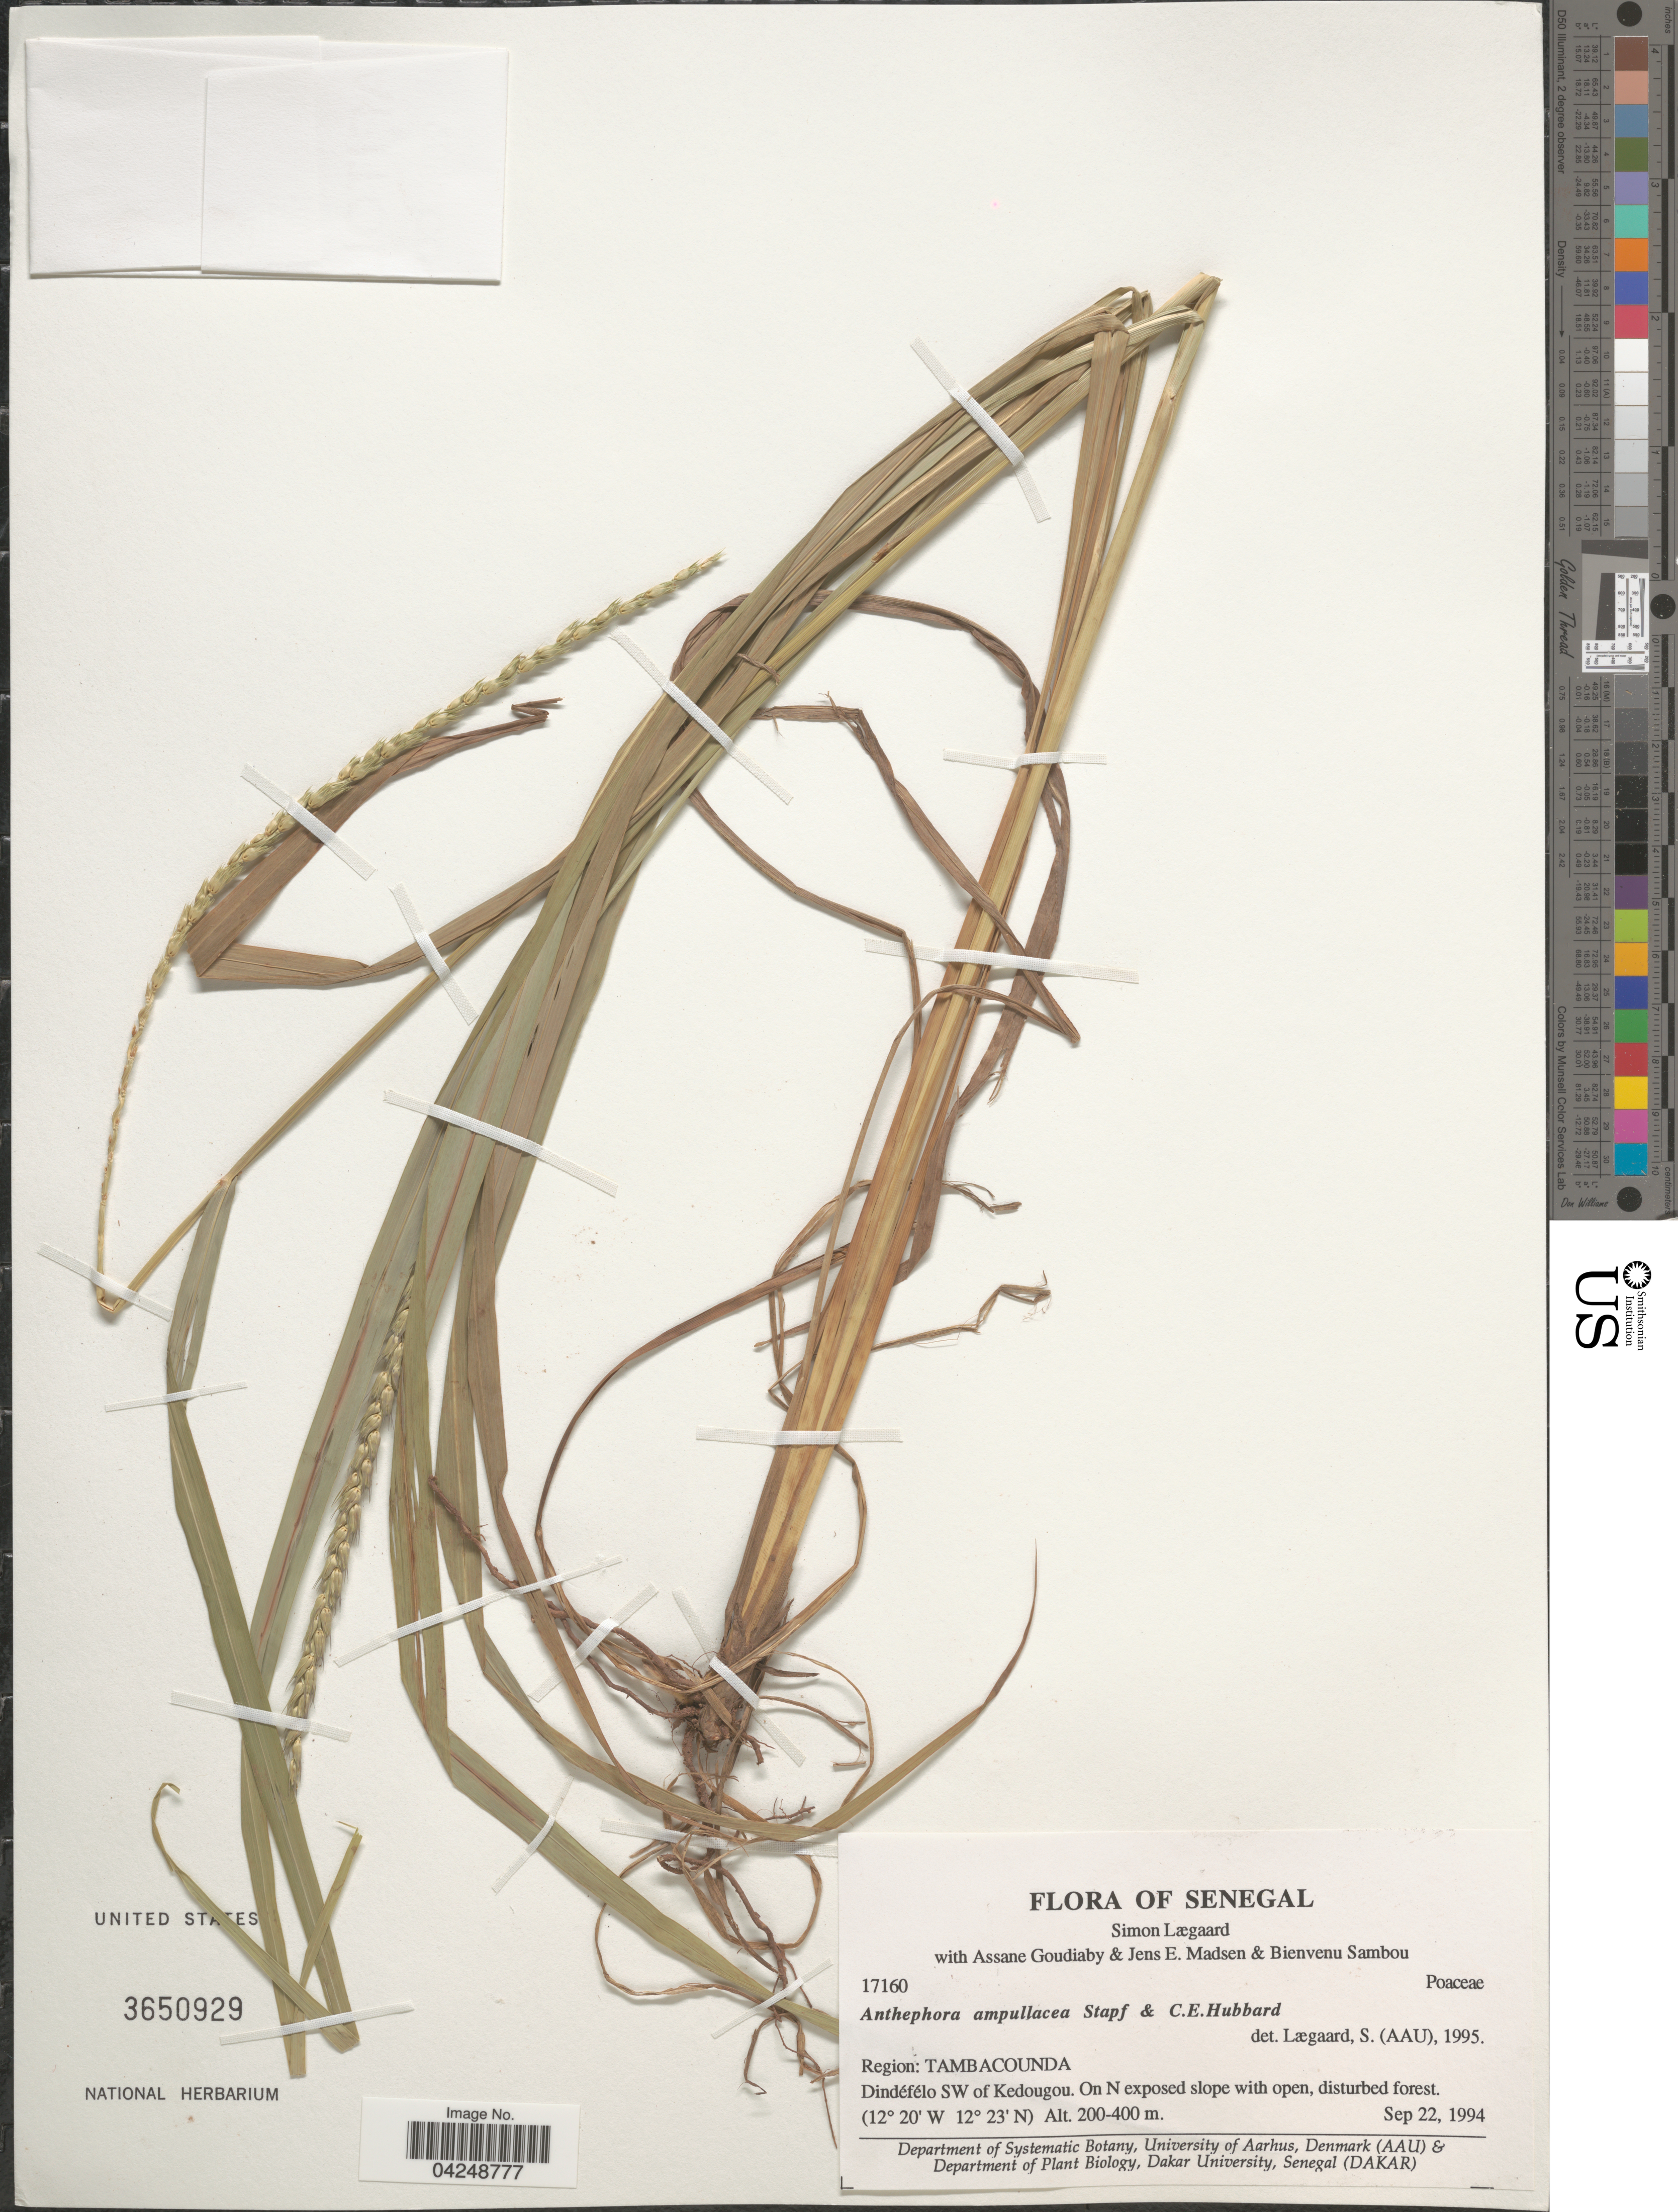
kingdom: Plantae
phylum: Tracheophyta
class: Liliopsida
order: Poales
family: Poaceae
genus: Anthephora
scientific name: Anthephora ampullacea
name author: Stapf & C. E. Hubb.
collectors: S. Lægaard, A. Goudiaby, J. E. Madsen & B. Sambou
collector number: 17160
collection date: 1994-09-22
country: Senegal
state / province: Tambacounda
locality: Region: Tambacounda. Dendéfélo SW of Kedougou. On N exposed slope with open, disturbed forest.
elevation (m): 200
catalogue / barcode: US 3650929